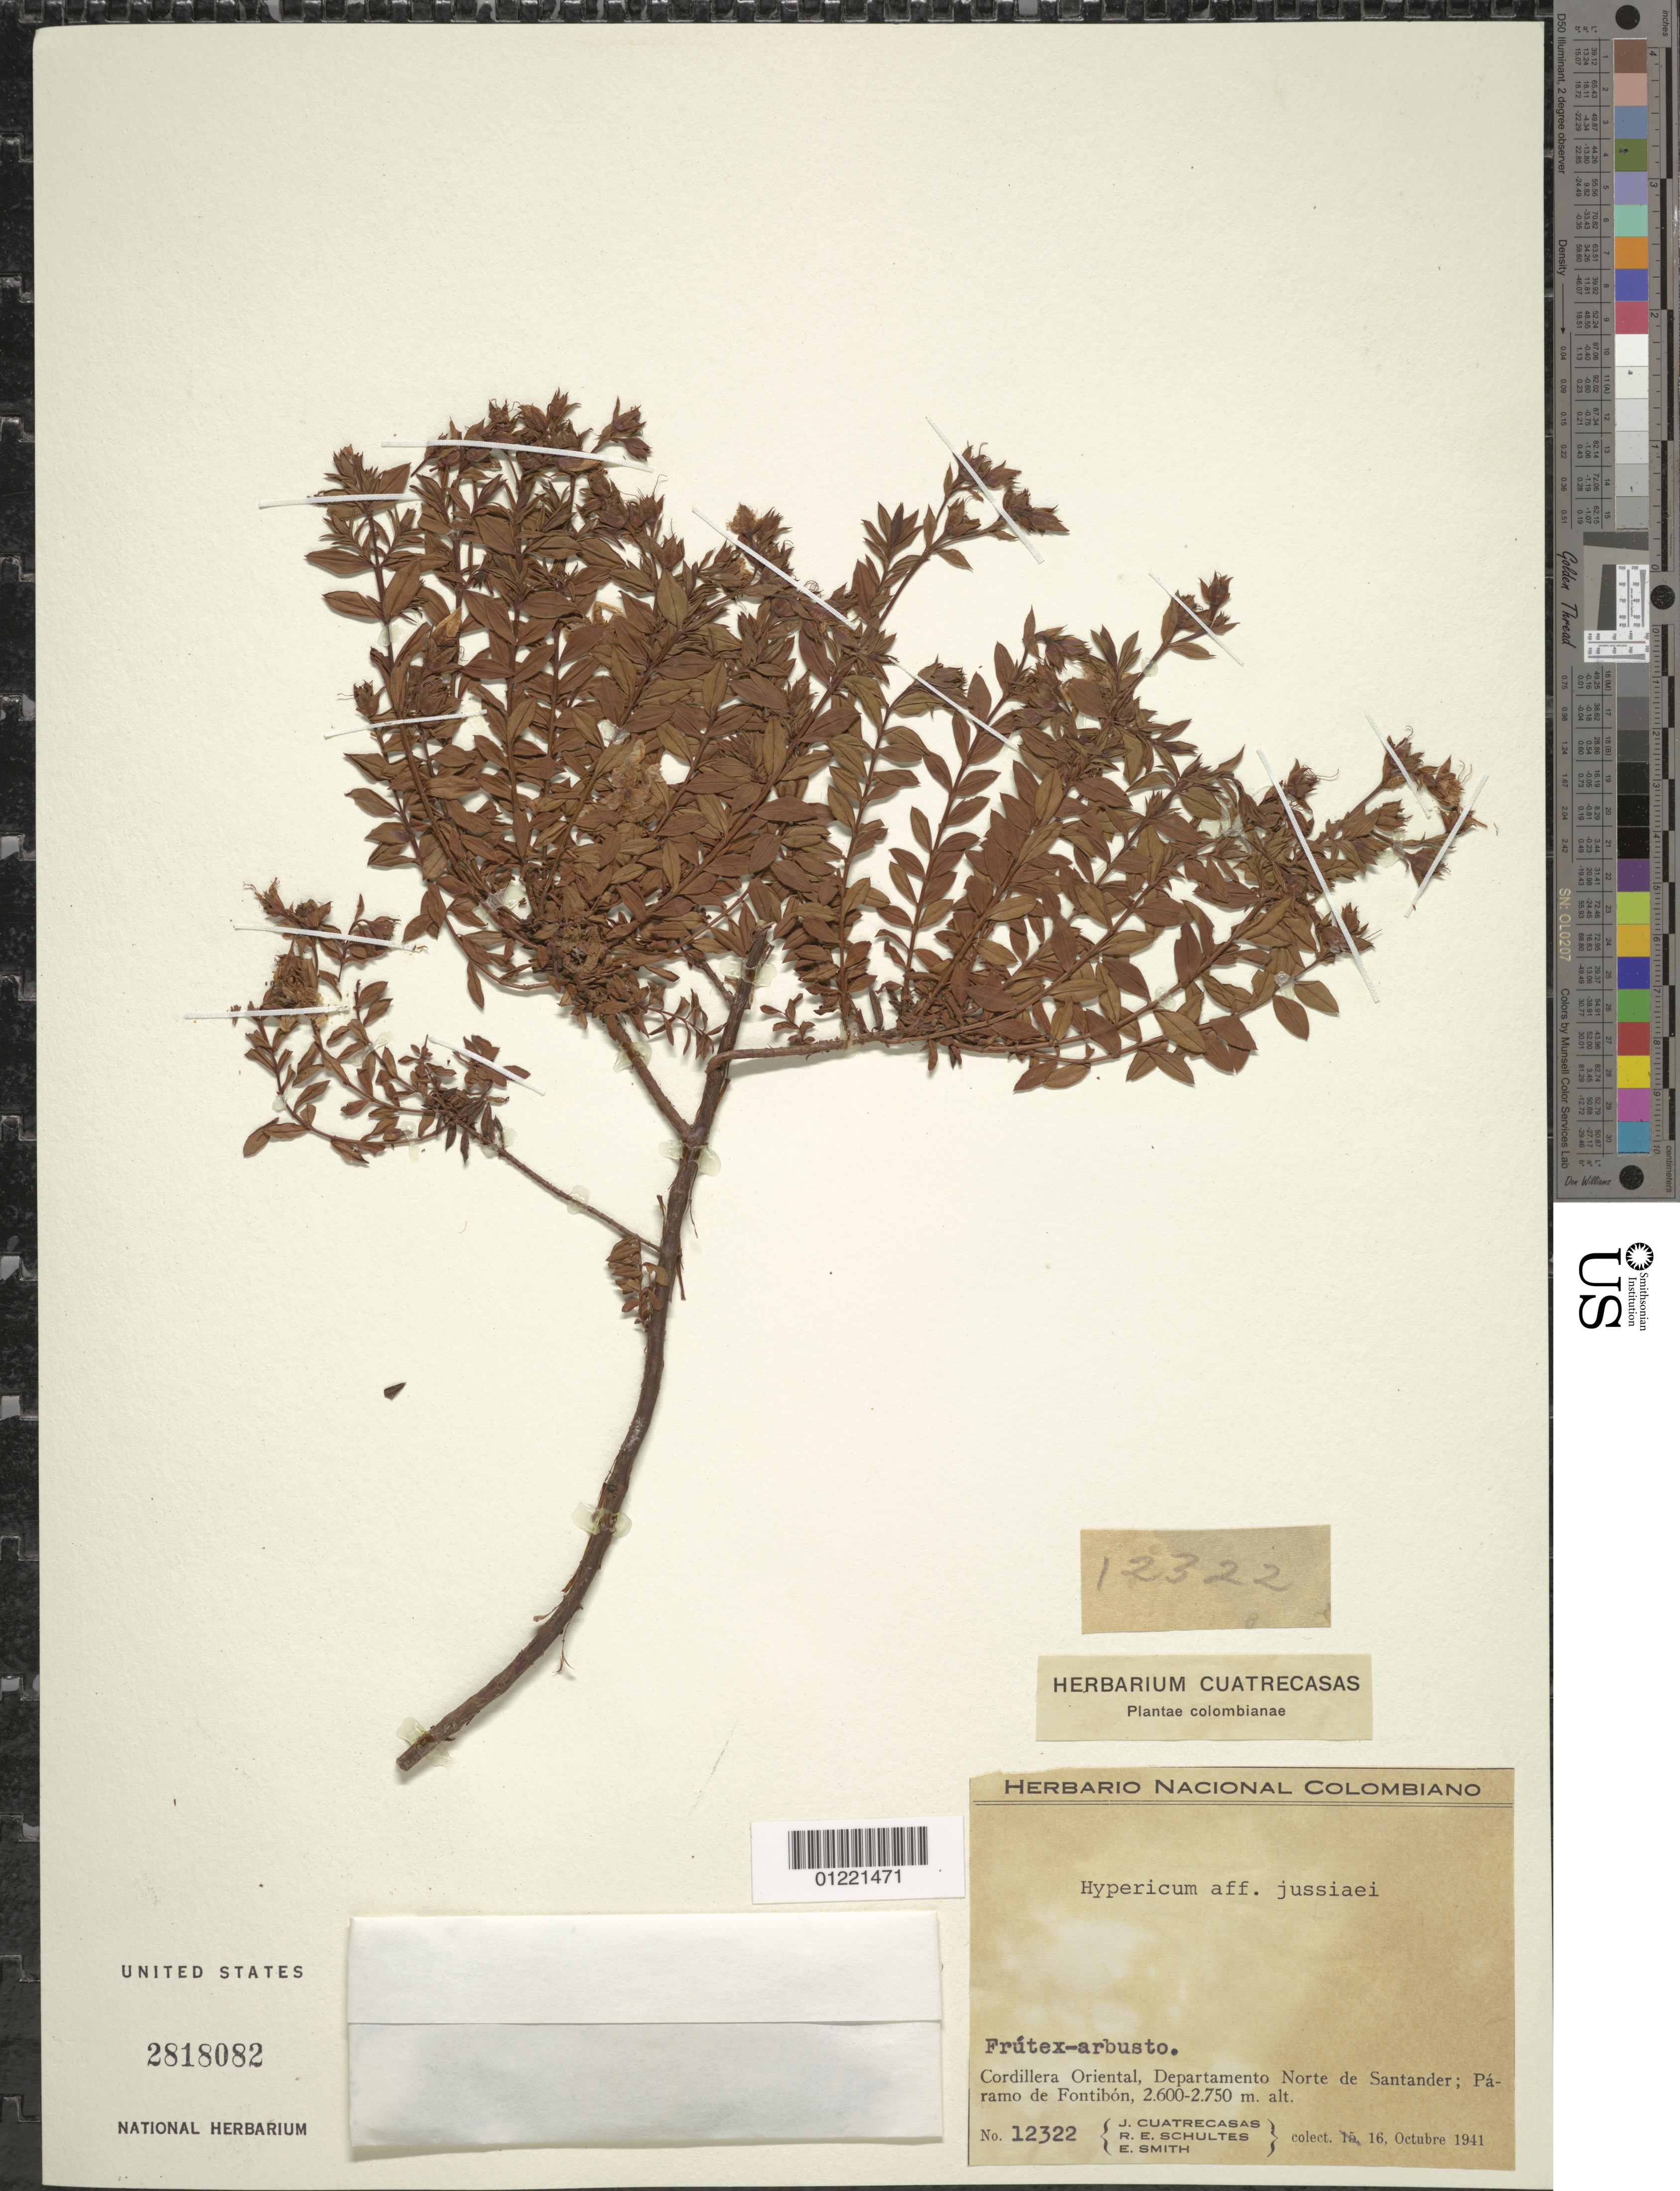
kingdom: Plantae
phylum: Tracheophyta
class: Magnoliopsida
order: Malpighiales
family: Hypericaceae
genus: Hypericum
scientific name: Hypericum humboldtianum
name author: Steud.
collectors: J. Cuatrecasas, R. E. Schultes & C. E. Smith Jr.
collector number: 12322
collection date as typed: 16 Oct 1941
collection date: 1941-10-16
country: Colombia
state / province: Norte de Santander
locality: Cordillera Oriental, Paramo de Fontibon.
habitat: paramo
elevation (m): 2600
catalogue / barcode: US 2818082